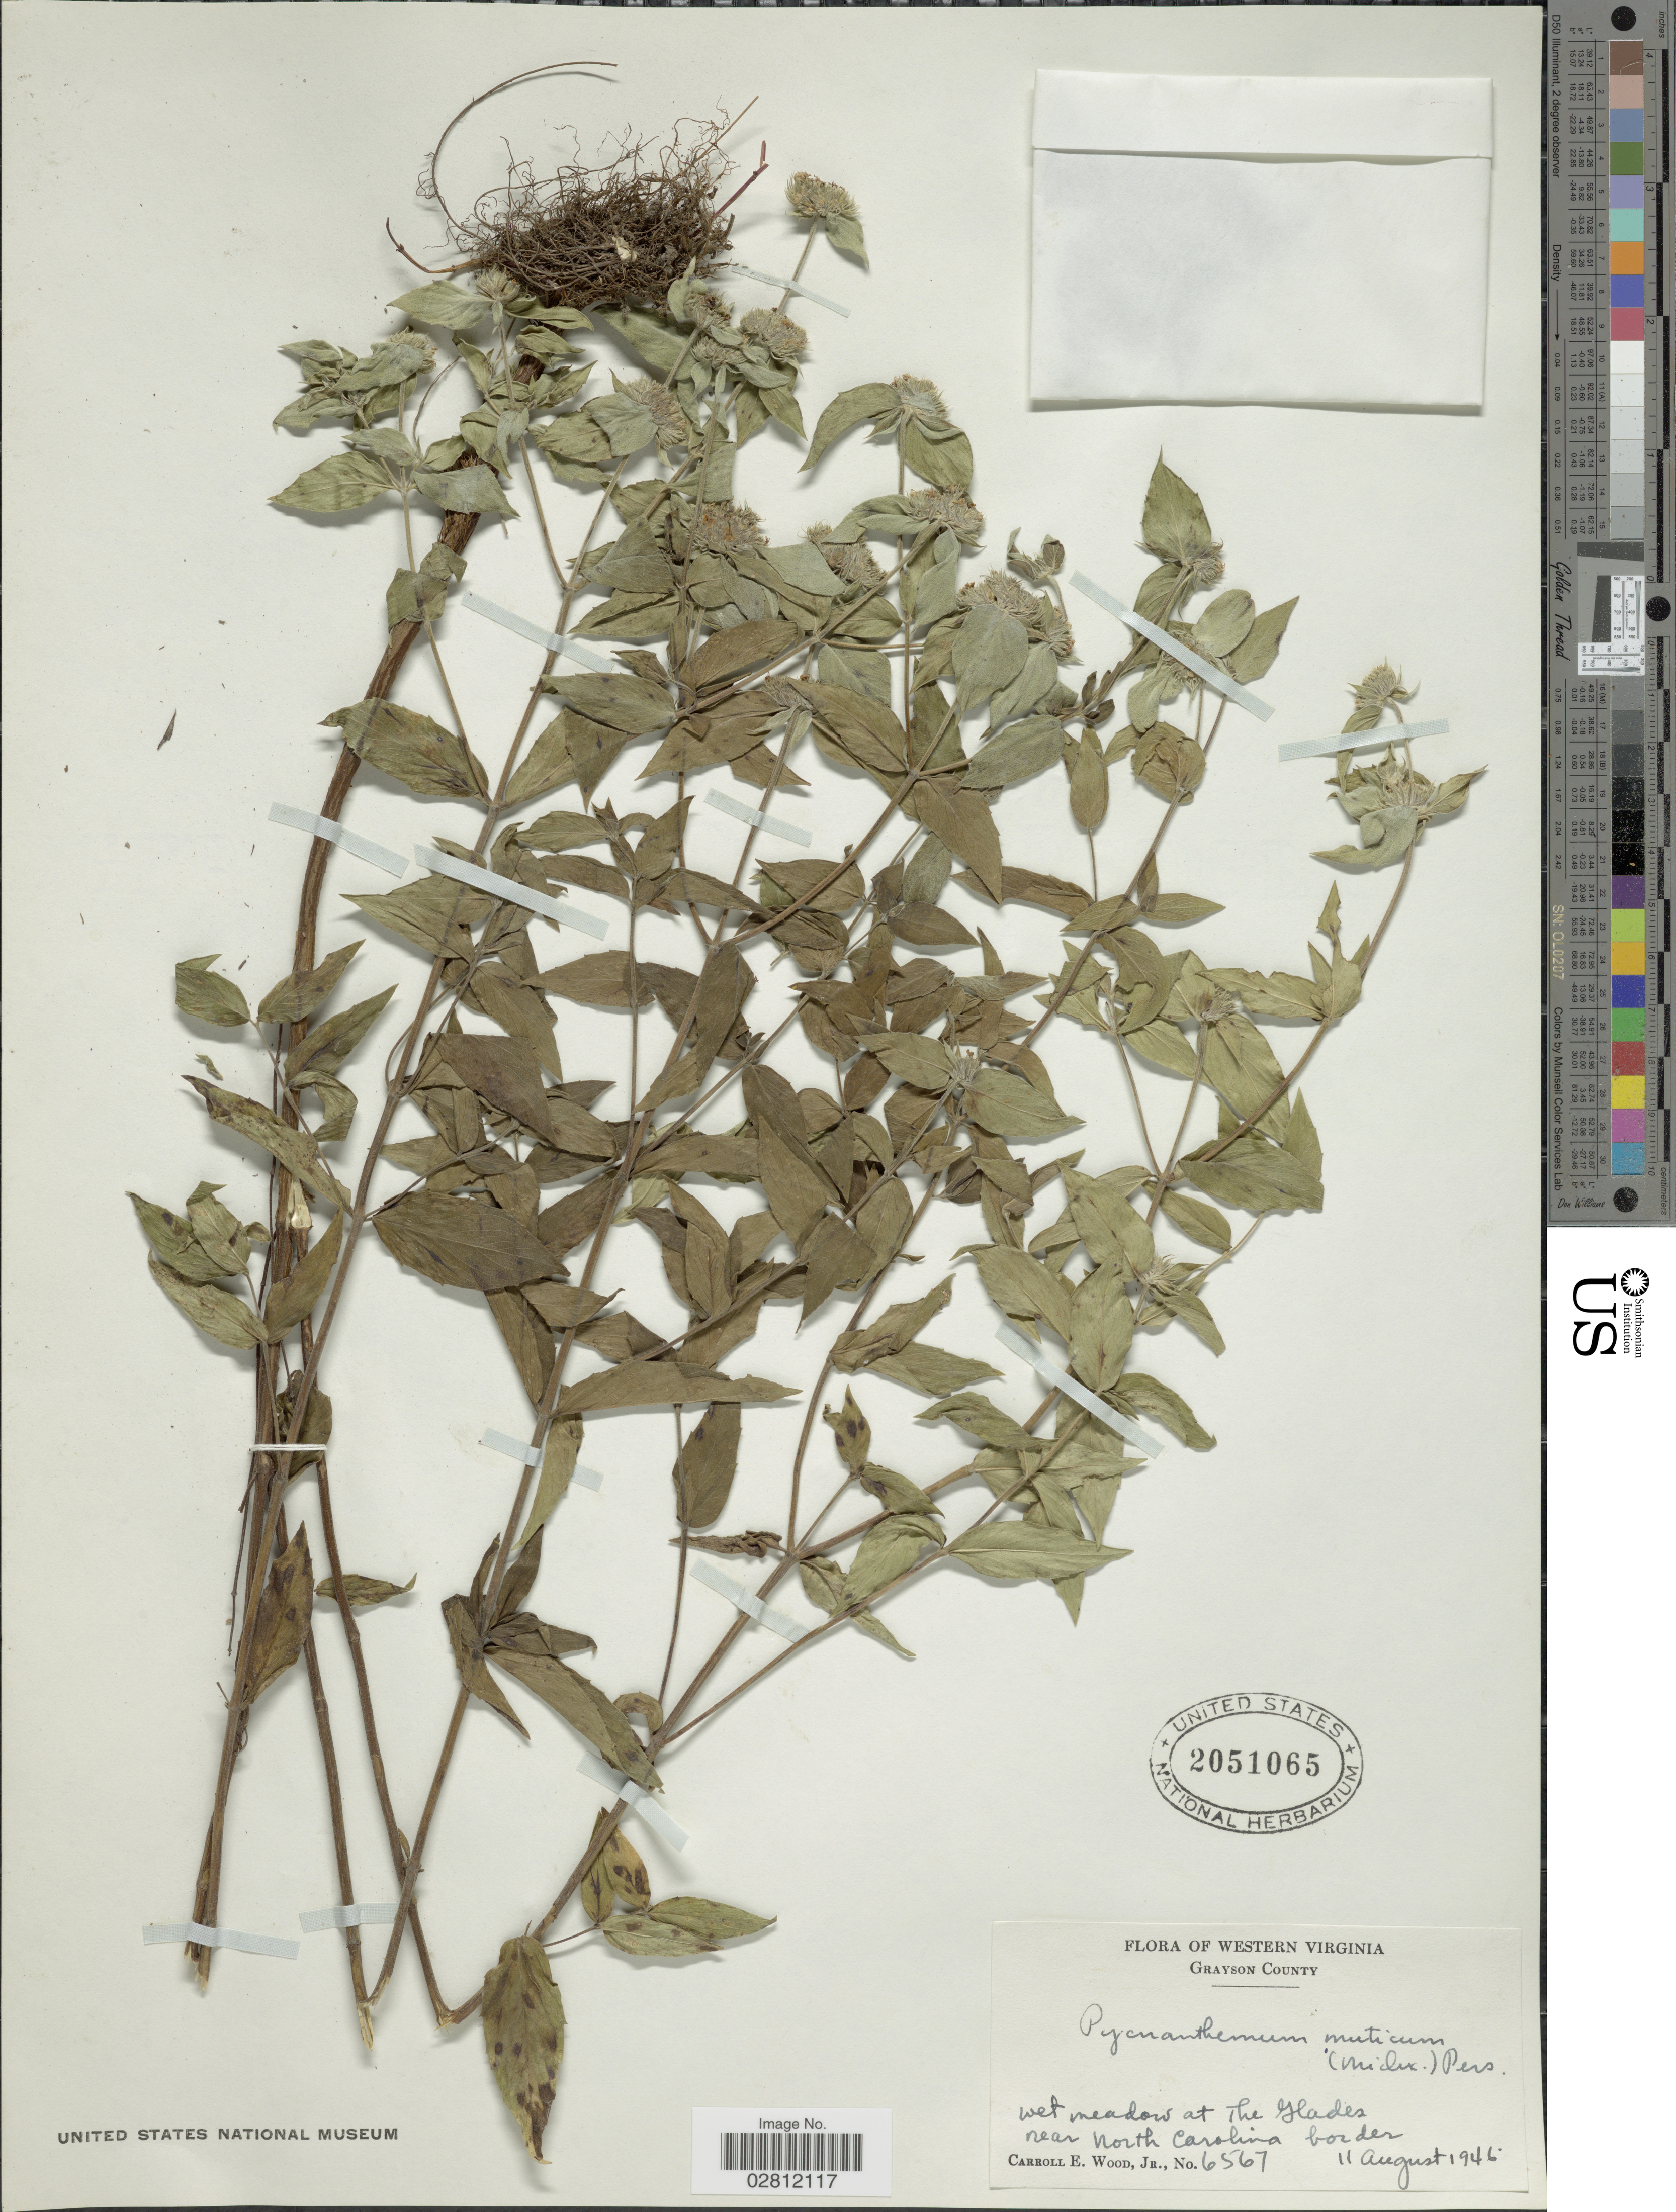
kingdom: Plantae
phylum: Tracheophyta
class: Magnoliopsida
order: Lamiales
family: Lamiaceae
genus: Pycnanthemum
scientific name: Pycnanthemum muticum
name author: (Michx.) Pers.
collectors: C. Wood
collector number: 6567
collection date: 1946-08-11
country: United States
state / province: North Carolina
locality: Western Virginia, Grayson County. wet meadows at the Glades, near North Carolina border.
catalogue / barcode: US 2051065